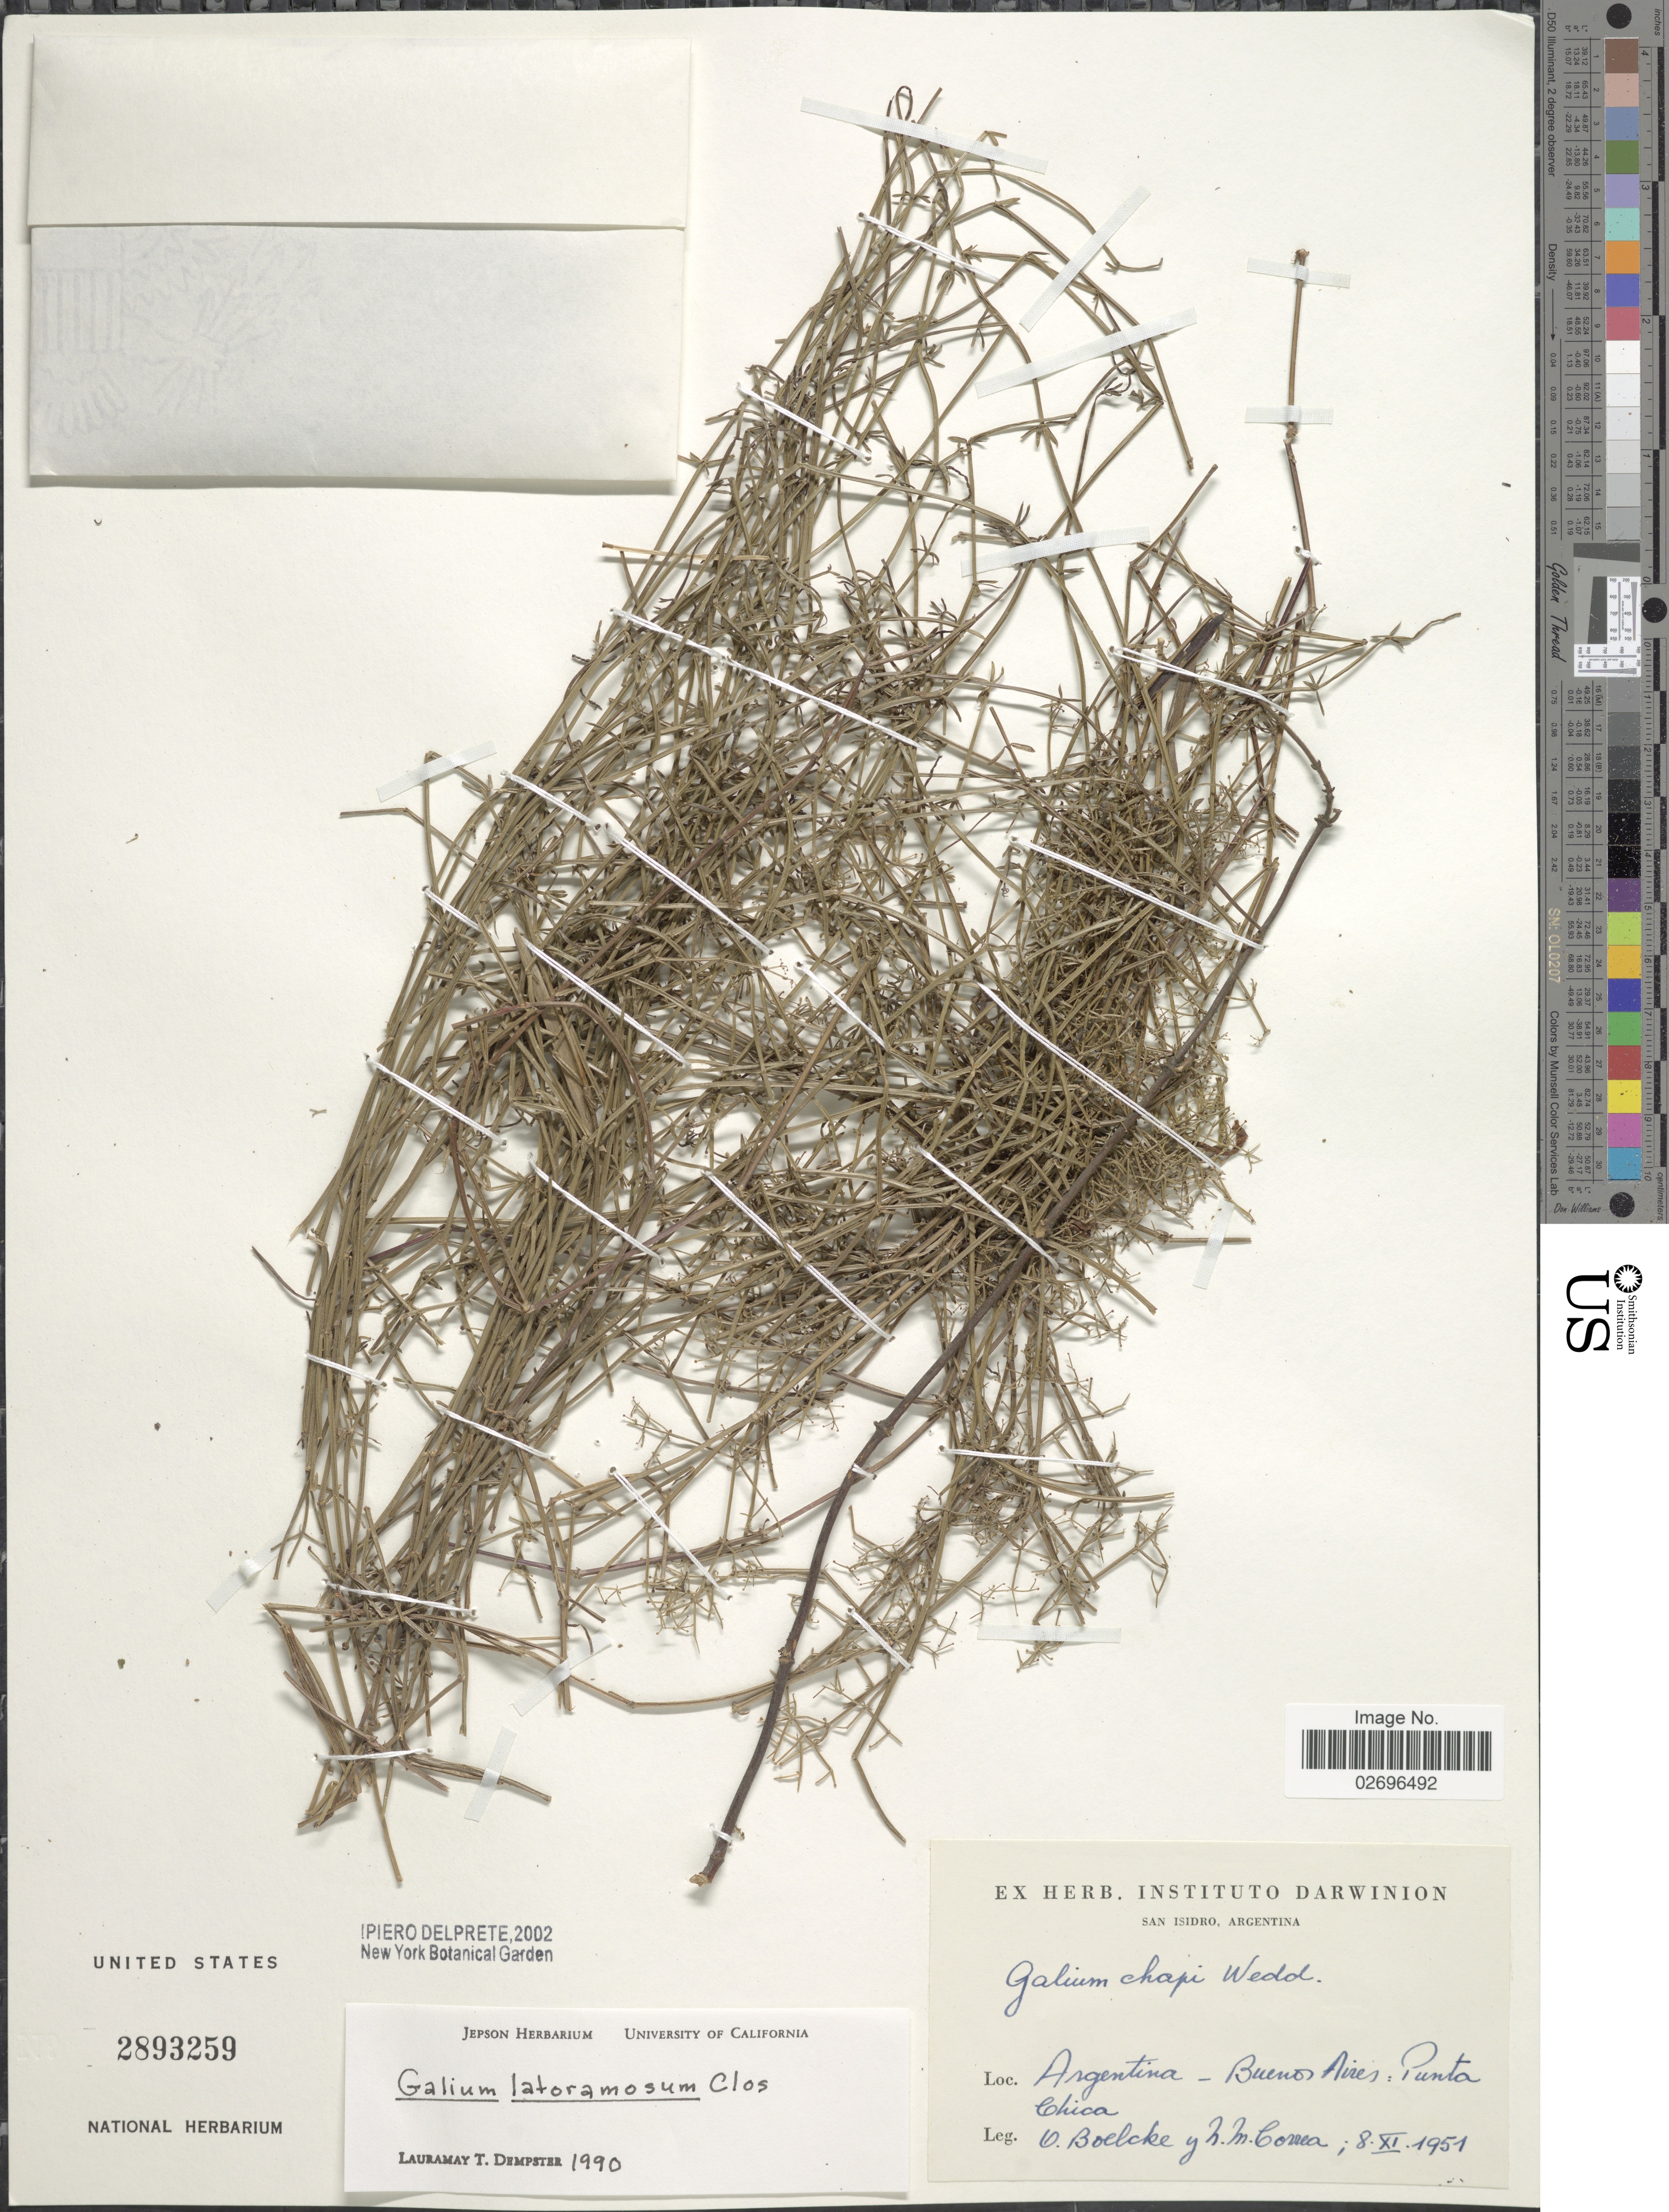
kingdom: Plantae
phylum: Tracheophyta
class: Magnoliopsida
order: Gentianales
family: Rubiaceae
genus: Galium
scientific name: Galium latoramosum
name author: Clos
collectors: O. Boelcke & M. N. Correa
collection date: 1951-11-08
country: Argentina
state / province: Buenos Aires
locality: Punta Chica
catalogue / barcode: US 2893259